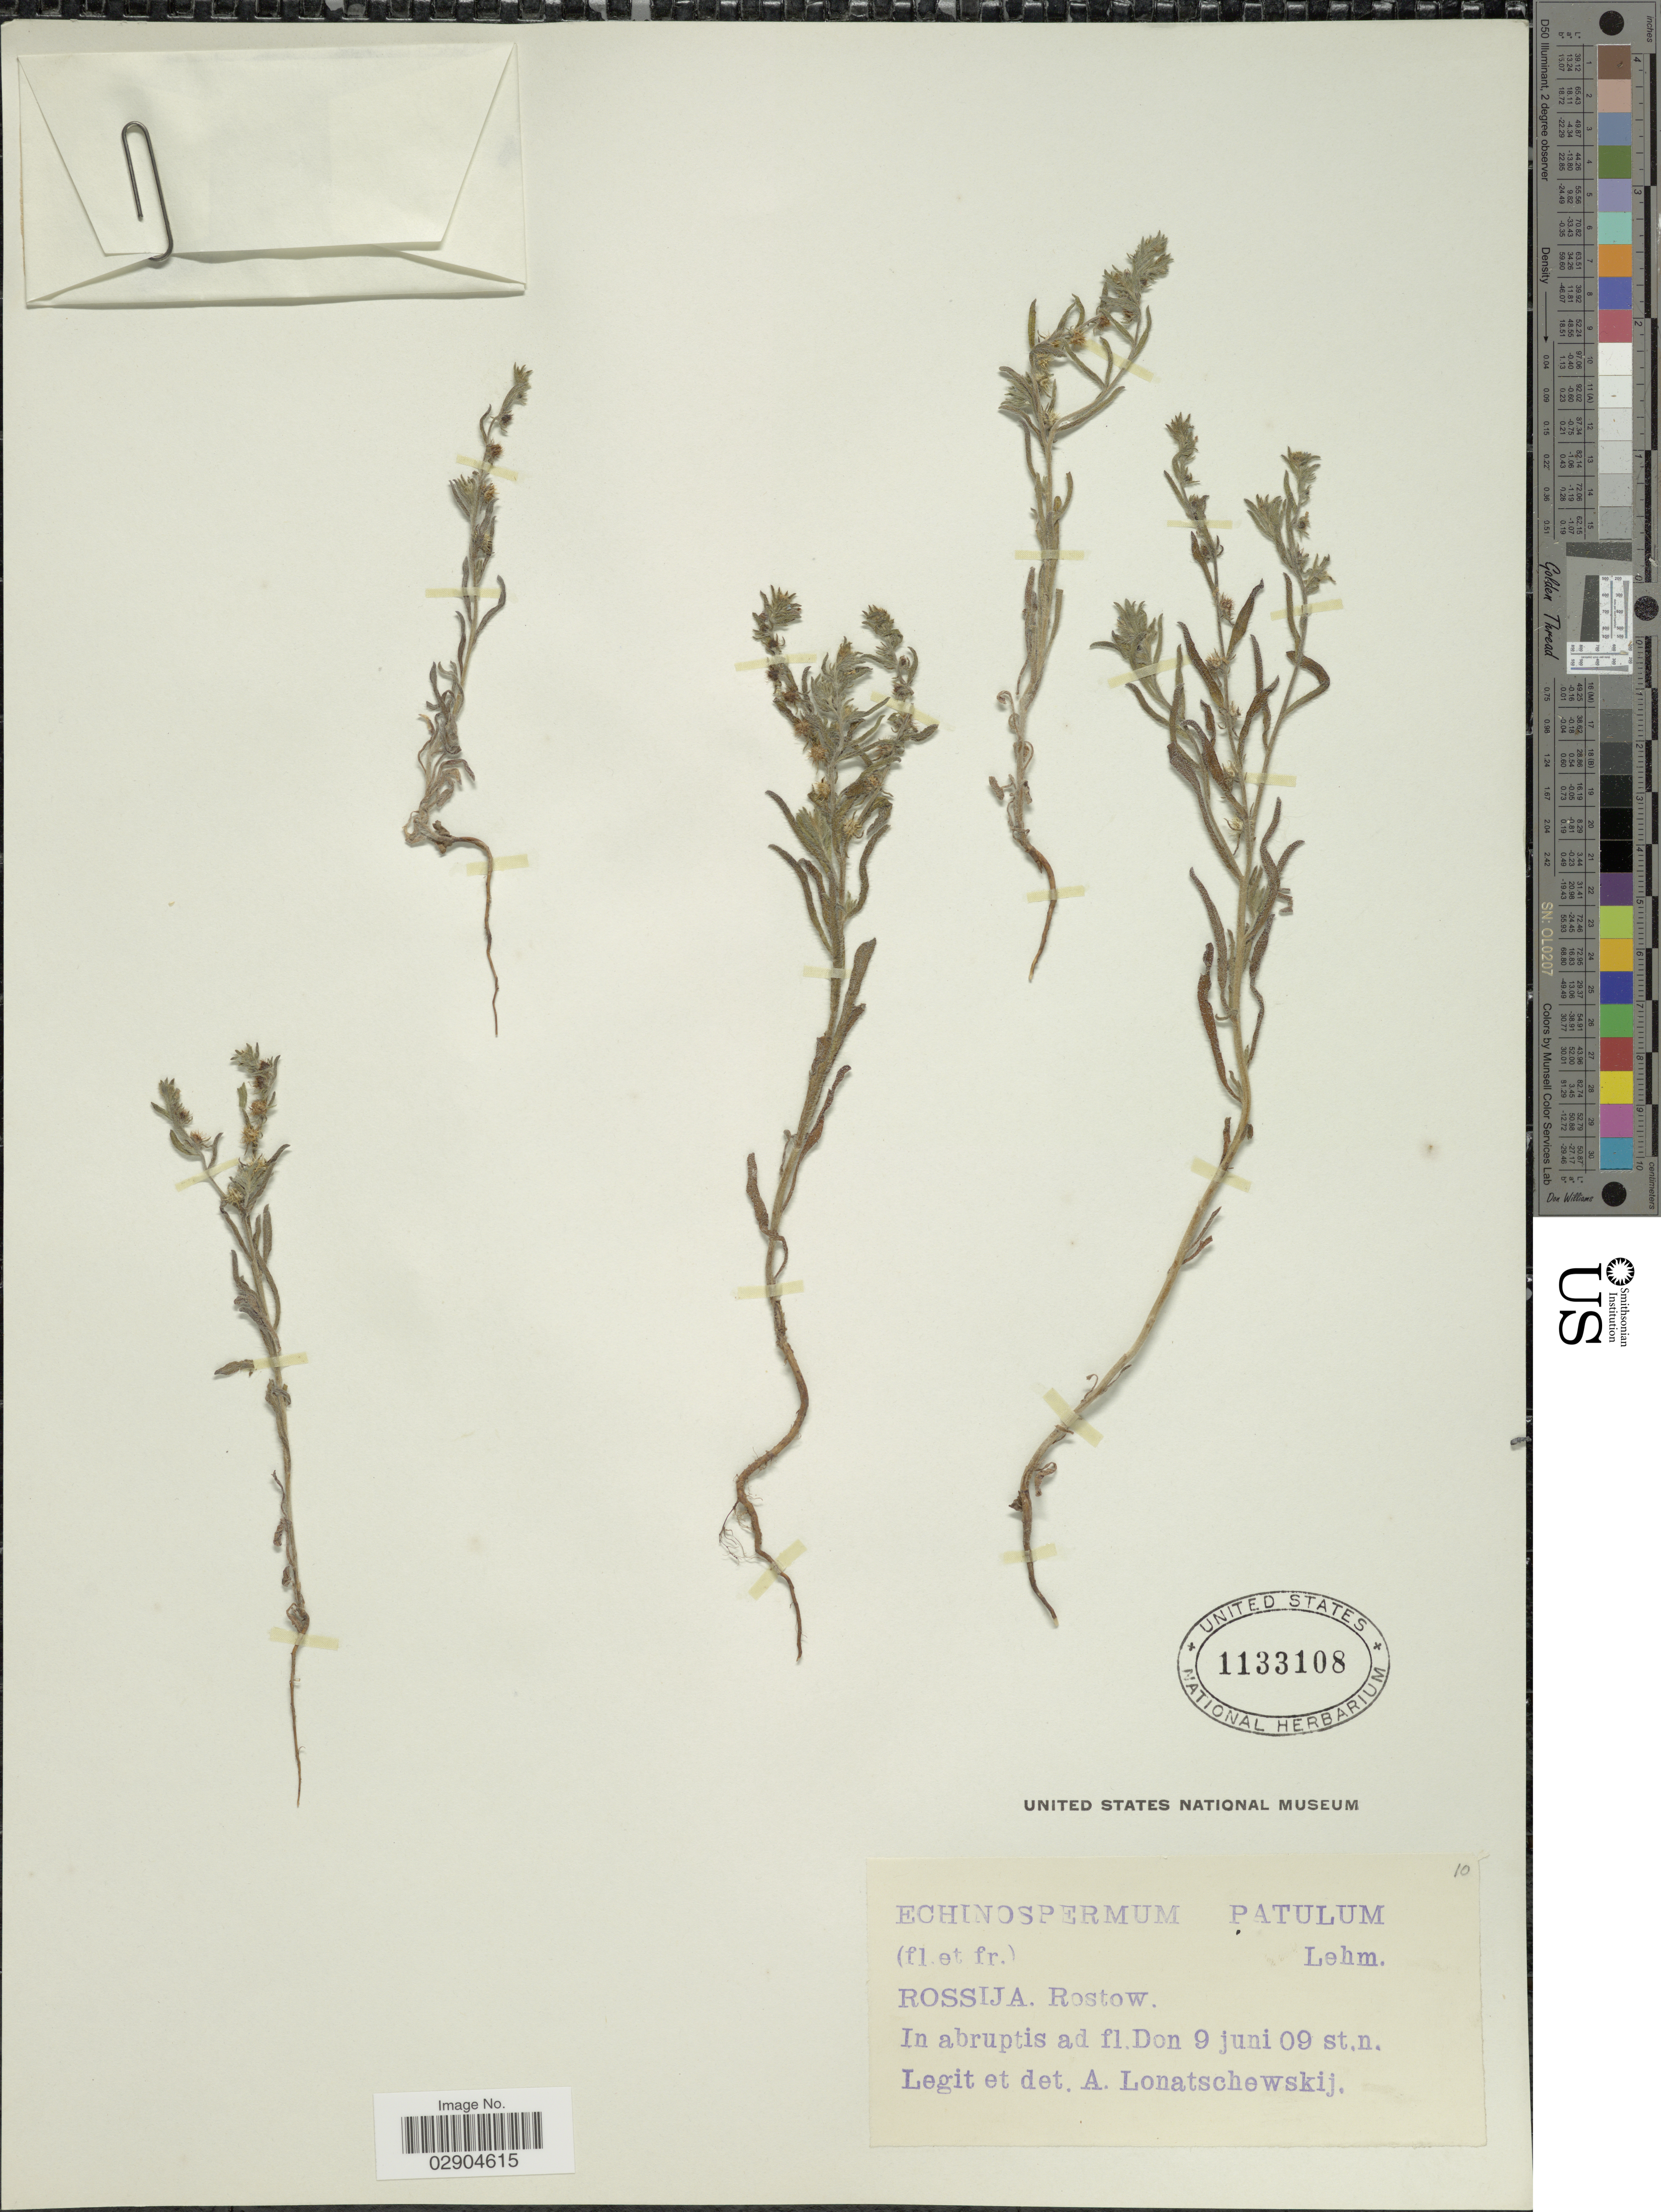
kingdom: Plantae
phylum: Tracheophyta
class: Magnoliopsida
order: Boraginales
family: Boraginaceae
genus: Lappula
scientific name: Lappula marginata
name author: (M. Bieb.) Gürke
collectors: A. Lonatschewskij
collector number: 10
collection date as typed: Transcribed d/m/y: 9/6/9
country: Russian Federation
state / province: Rostov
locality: Rossija. Rostow. In abruptis ad fl. Don.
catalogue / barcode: US 1133108